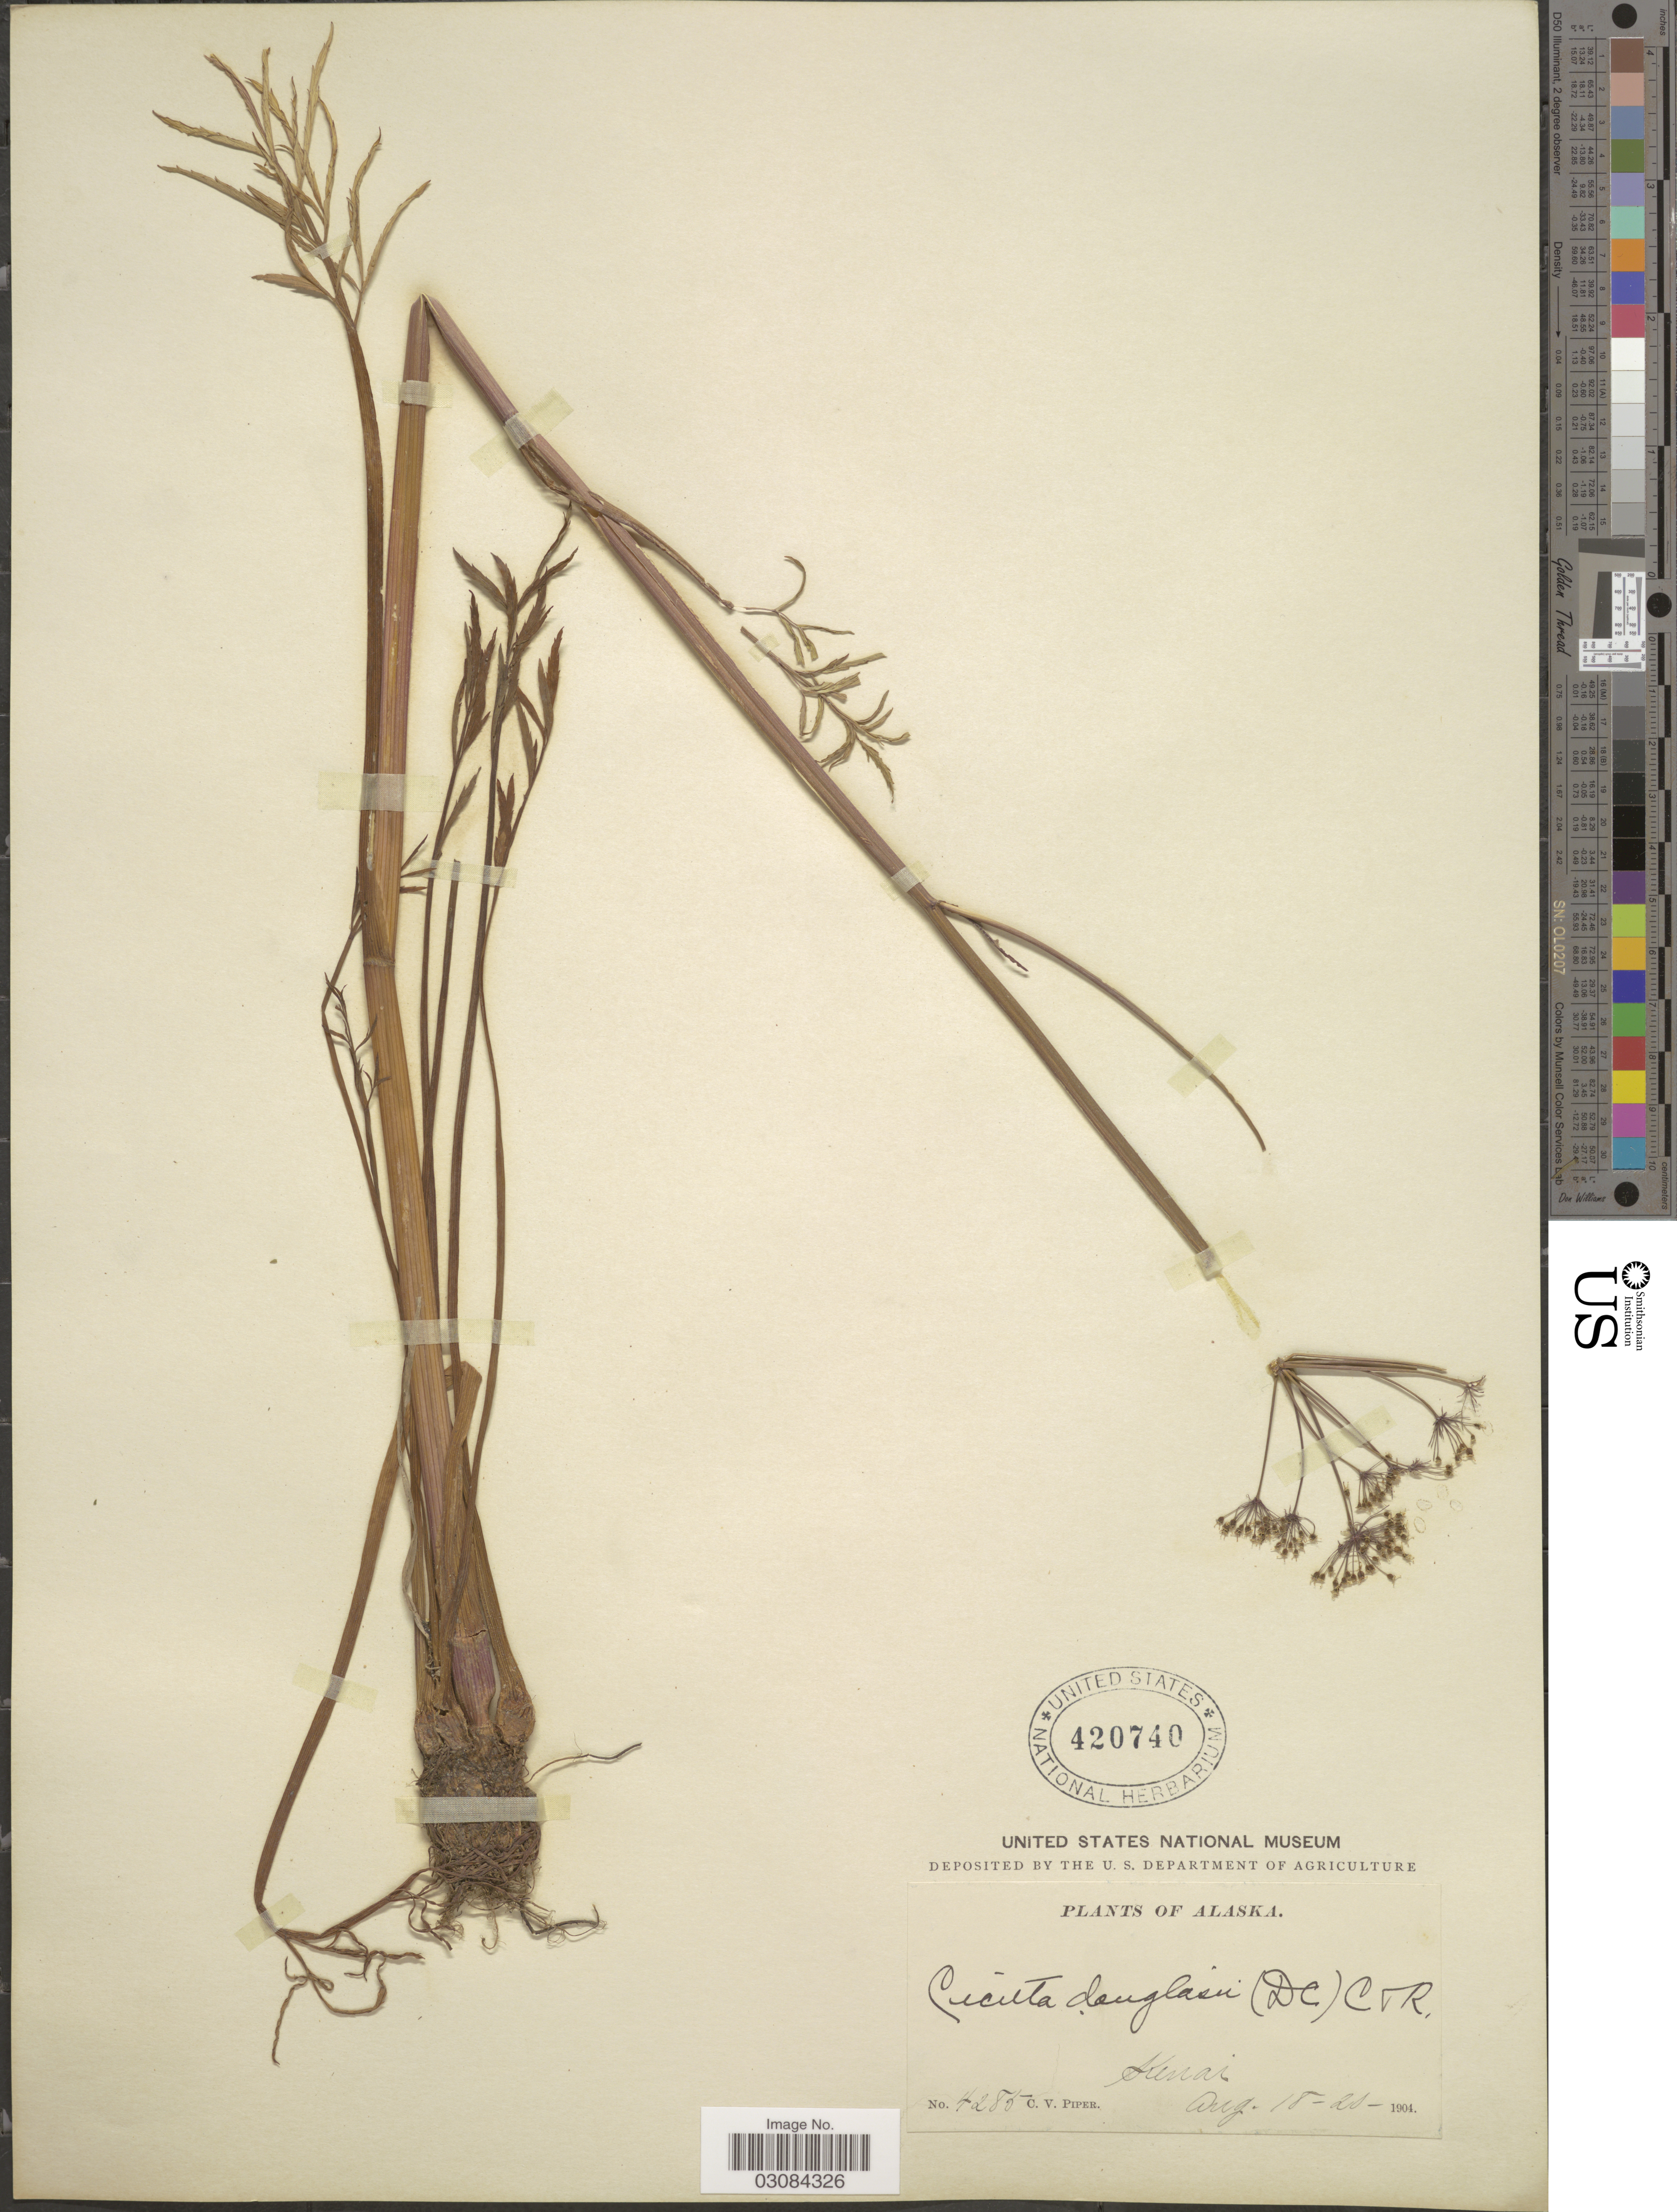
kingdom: Plantae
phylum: Tracheophyta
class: Magnoliopsida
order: Apiales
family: Apiaceae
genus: Cicuta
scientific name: Cicuta mackenzieana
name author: Raup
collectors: C. V. Piper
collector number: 4285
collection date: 1904-08-18/1904-08-20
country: United States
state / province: Alaska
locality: Kenai.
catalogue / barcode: US 420740